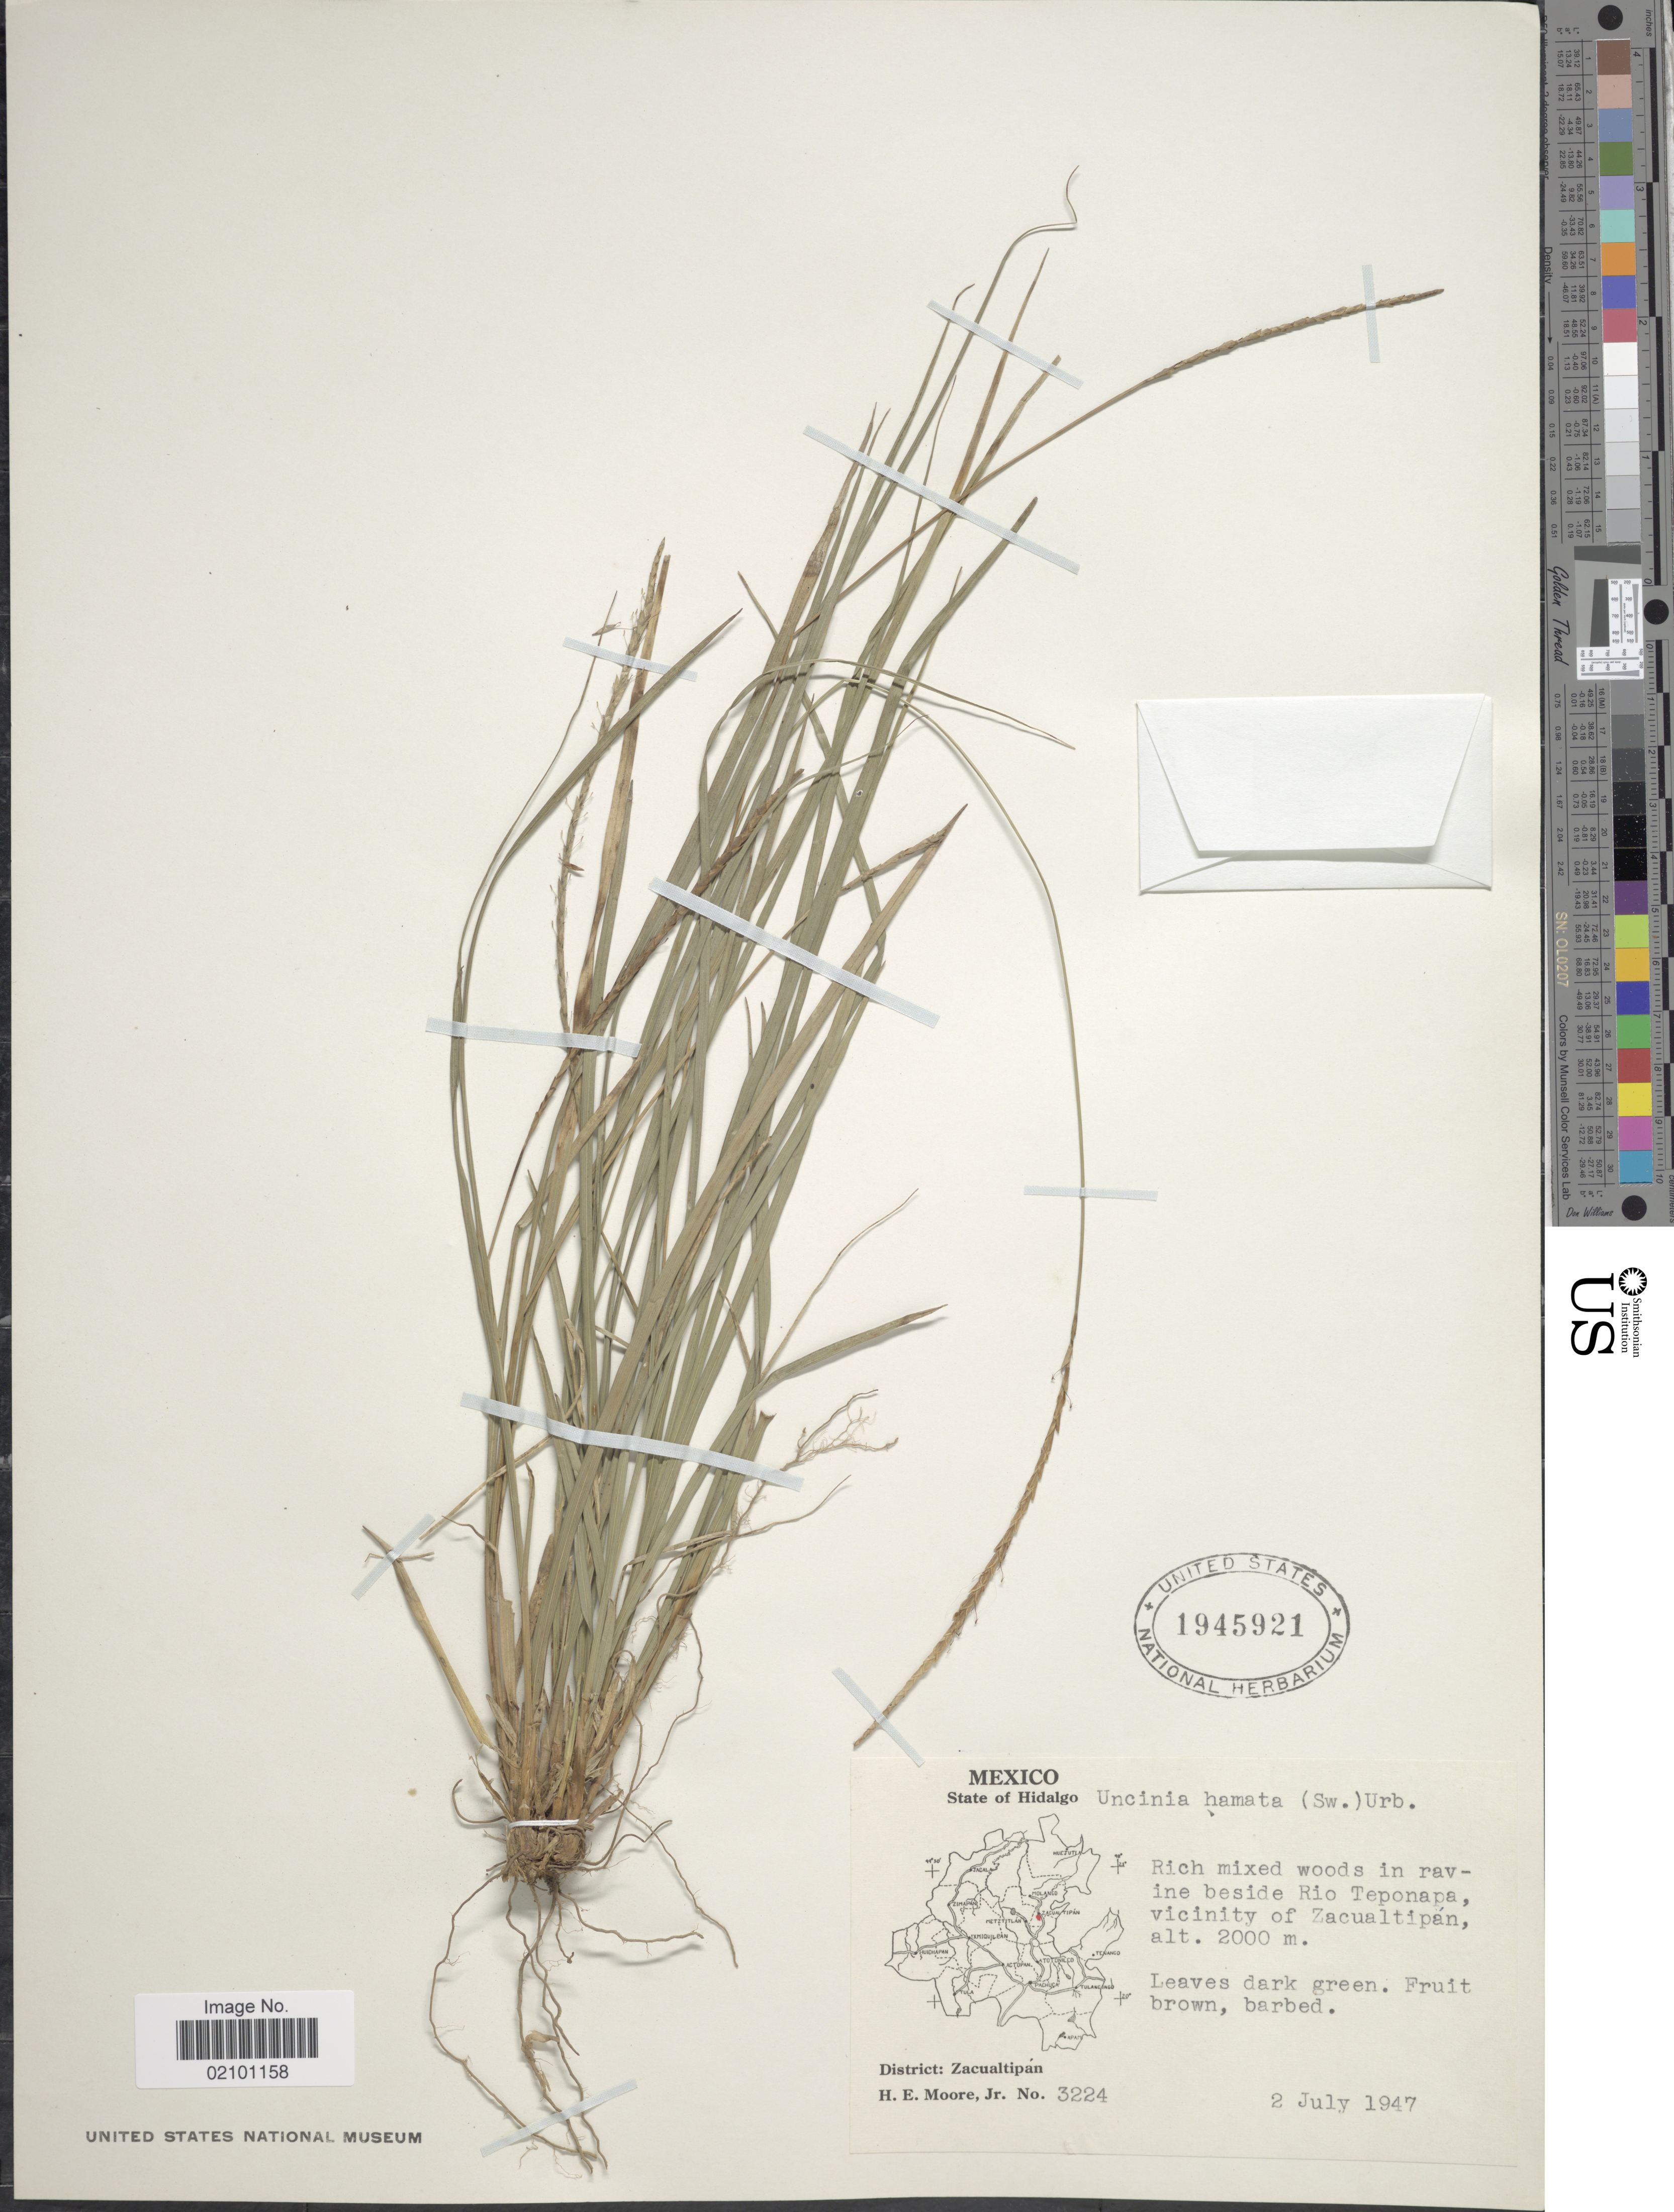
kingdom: Plantae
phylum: Tracheophyta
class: Liliopsida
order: Poales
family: Cyperaceae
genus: Carex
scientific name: Carex hamata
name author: Sw.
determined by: Strong, M. T., (US), Smithsonian Institution - National Museum of Natural History (UNITED STATES)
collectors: H. Moore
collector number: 3224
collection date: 1947-07-02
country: Mexico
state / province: Hidalgo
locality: Beside Rio Teponapa, Vicinity of Zacualtipan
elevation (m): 2000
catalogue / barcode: US 1945921